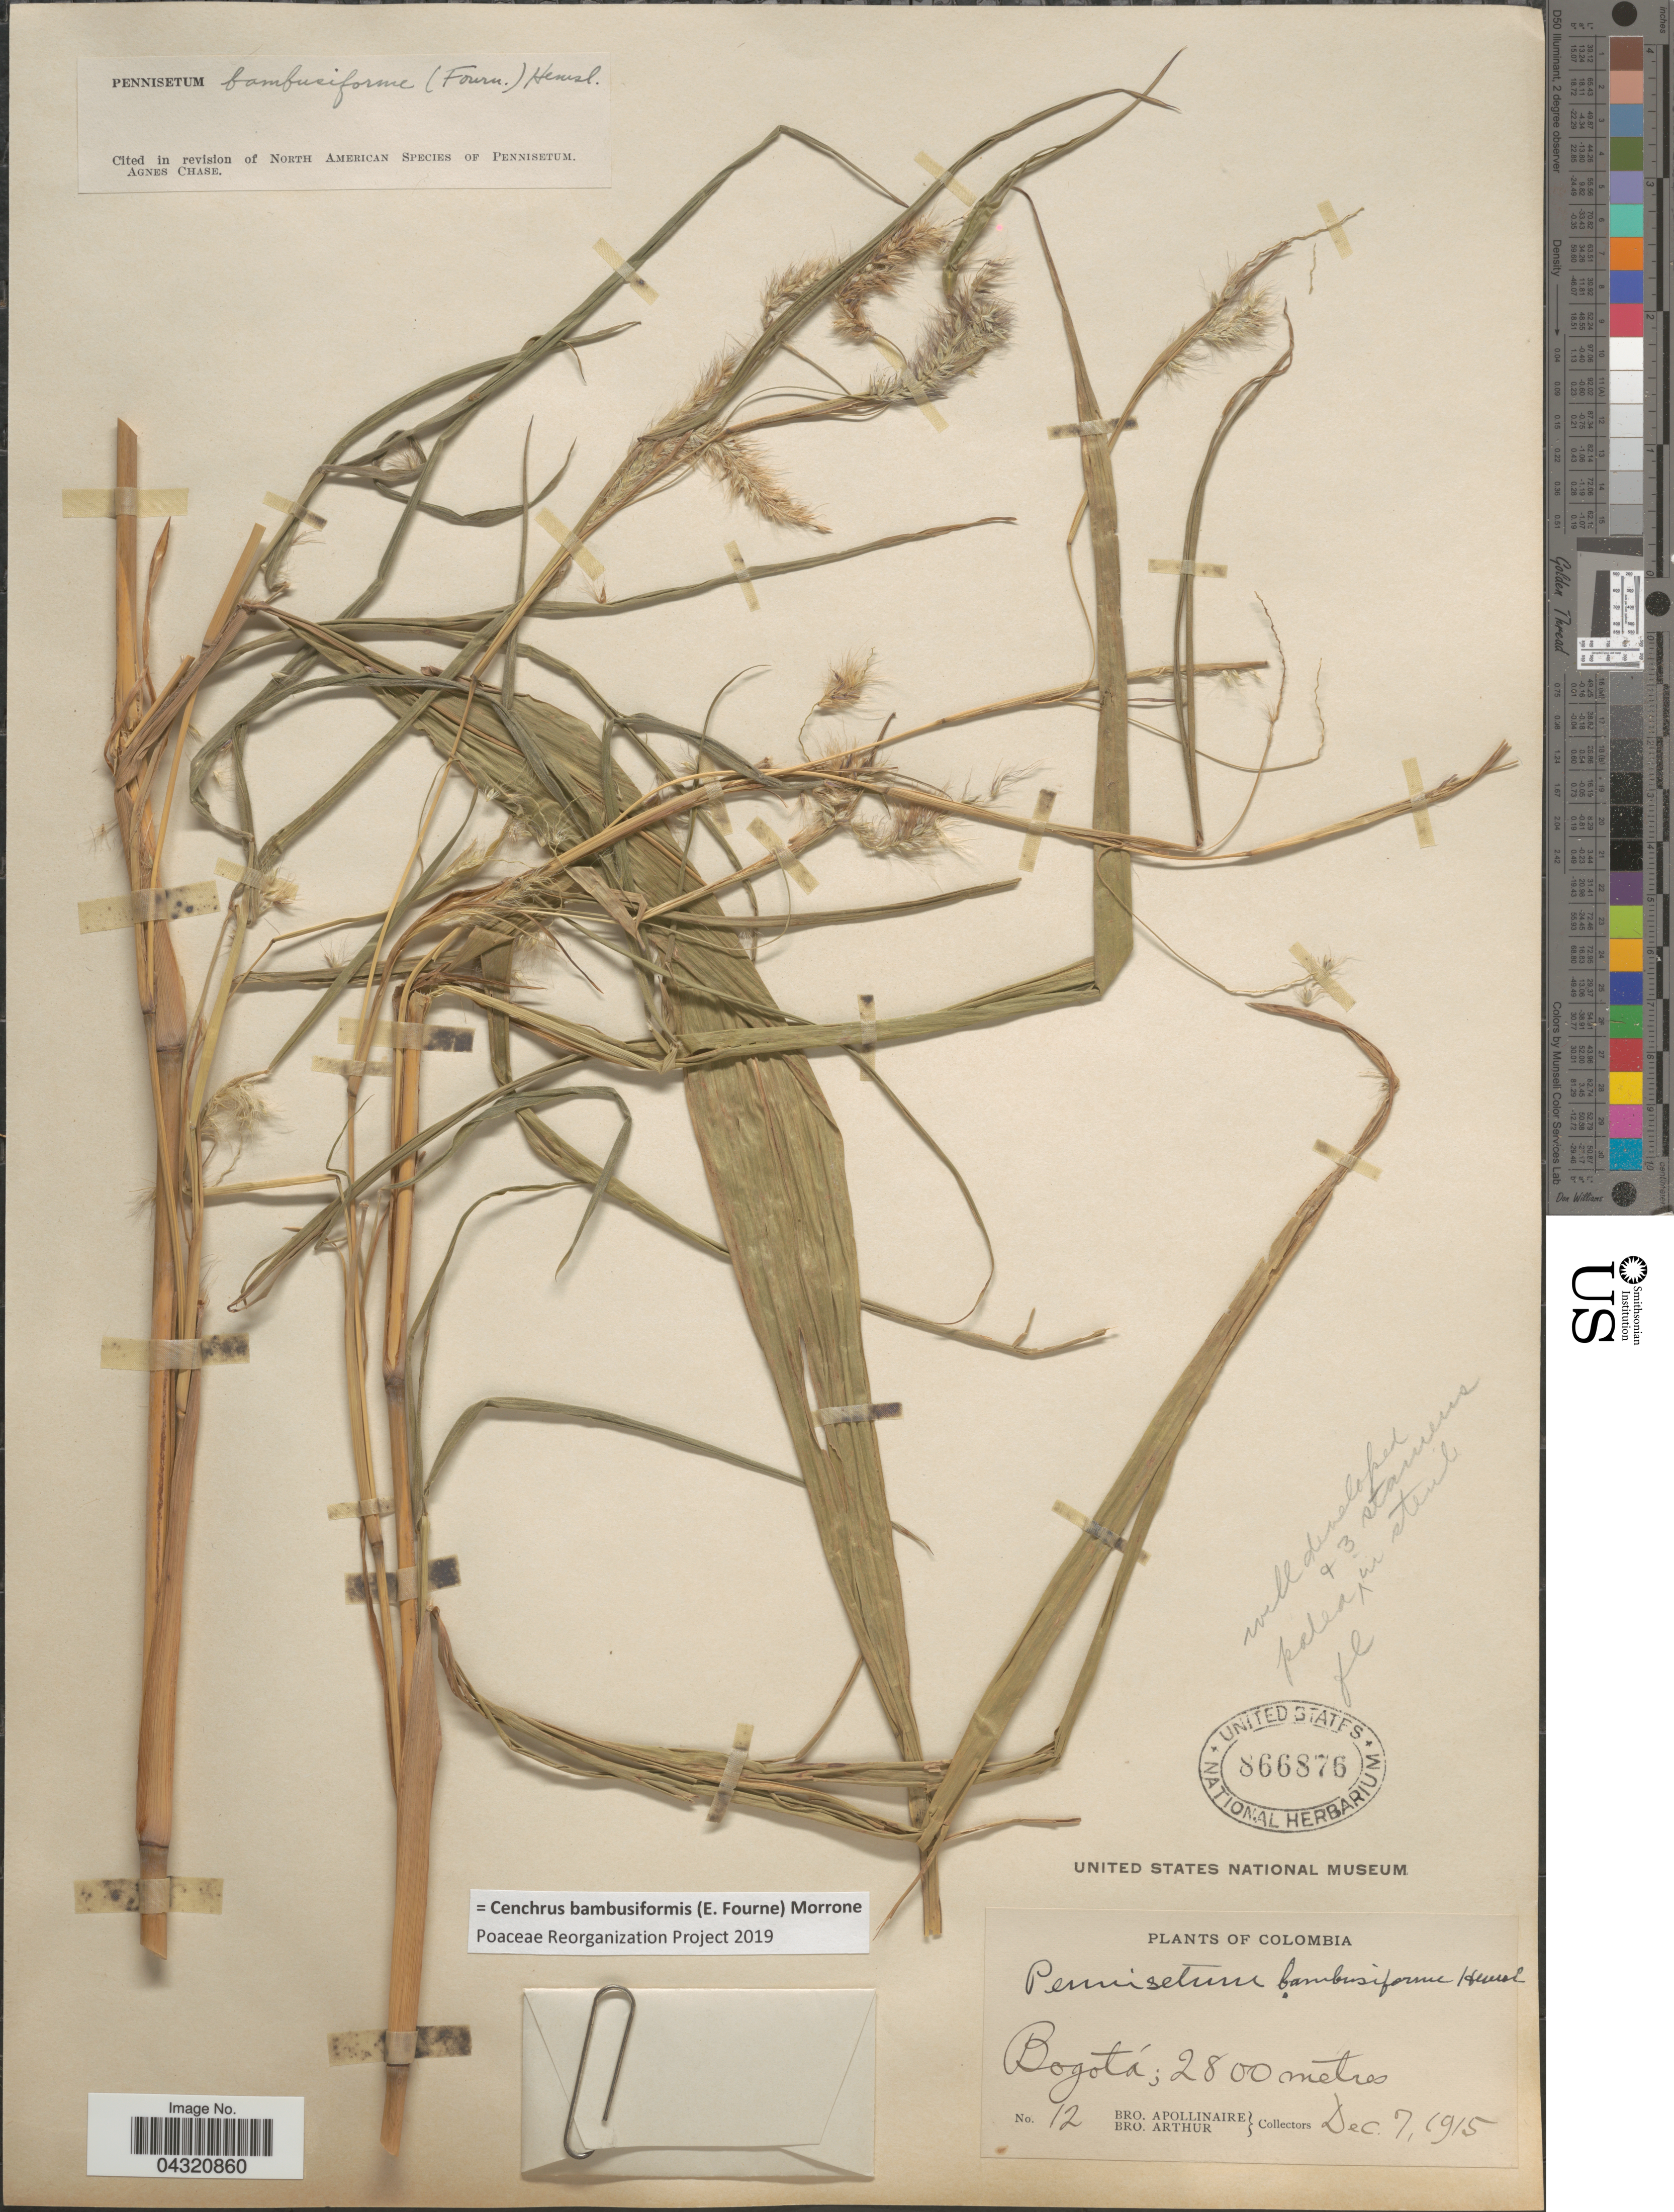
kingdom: Plantae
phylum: Tracheophyta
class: Liliopsida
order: Poales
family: Poaceae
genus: Cenchrus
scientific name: Cenchrus bambusiformis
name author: (E. Fourn.) Morrone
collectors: Bro. Apollinaire & Bro. Arthur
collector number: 12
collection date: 1915-12-07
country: Colombia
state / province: Bogota D.C.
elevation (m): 2800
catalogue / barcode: US 866876